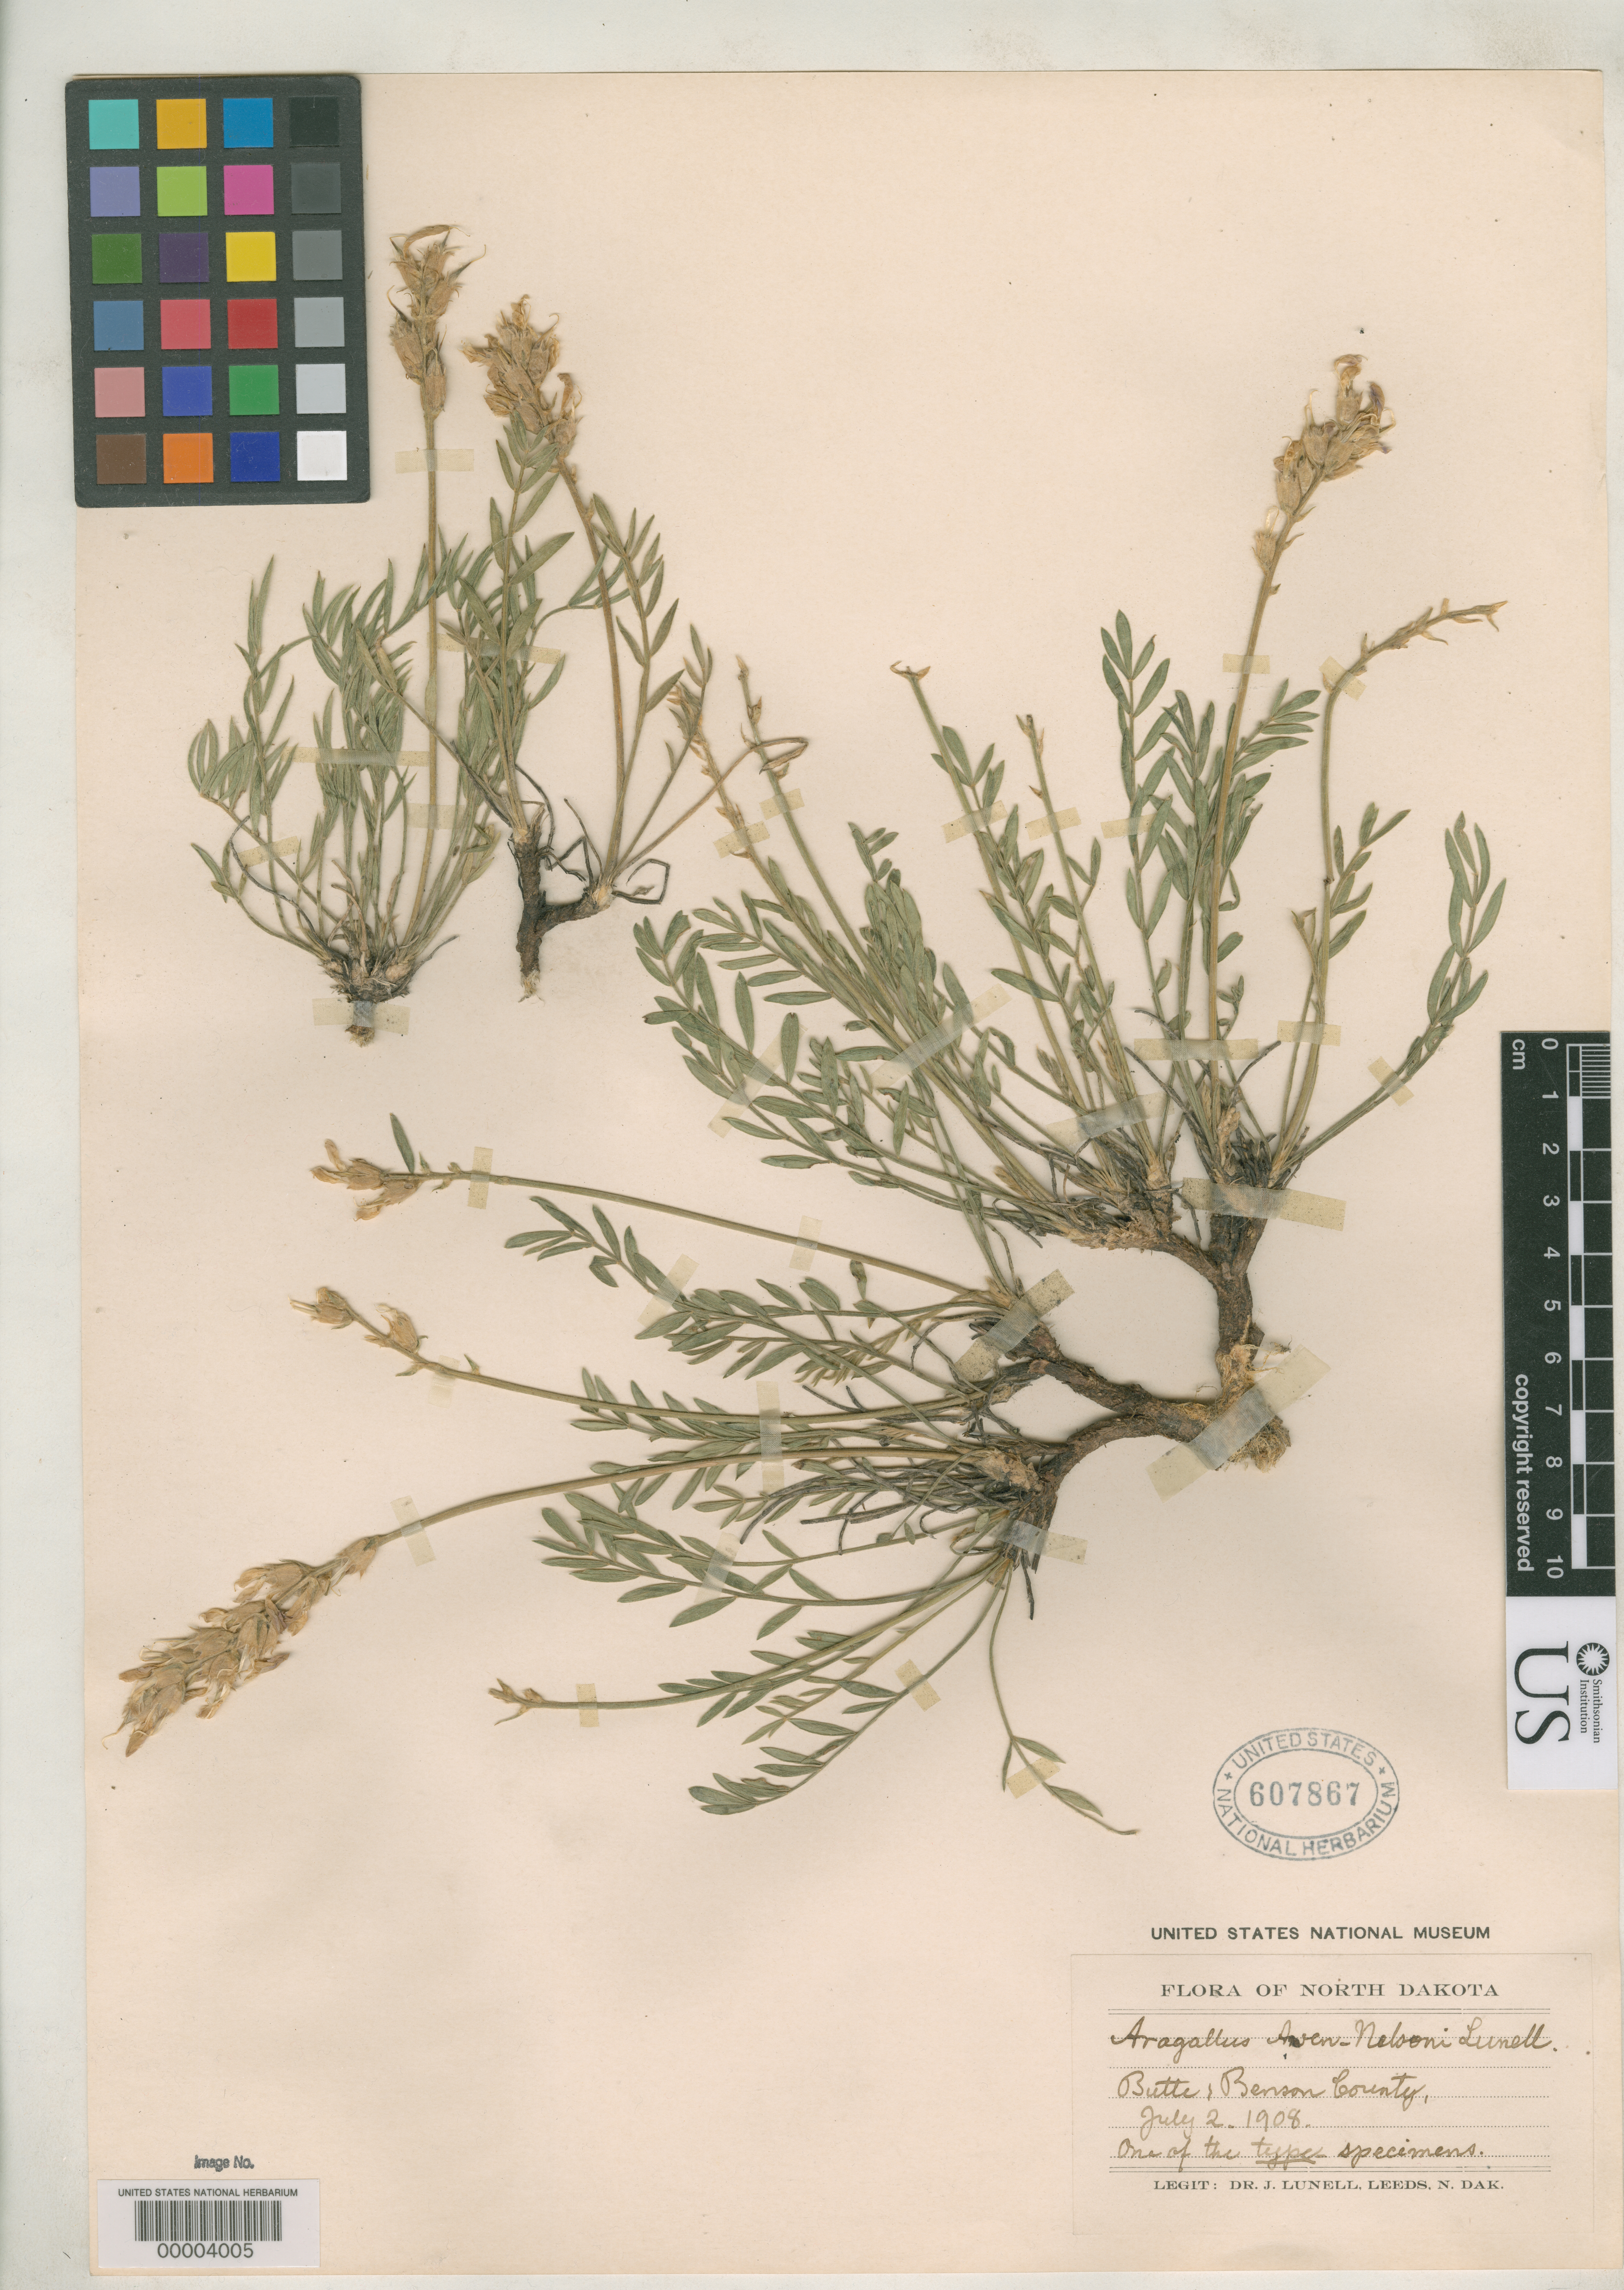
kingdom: Plantae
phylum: Tracheophyta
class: Magnoliopsida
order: Fabales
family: Fabaceae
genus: Aragallus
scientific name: Aragallus aven-nelsonii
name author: Lunell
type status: Isotype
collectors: J. Lunell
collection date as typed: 02 Jul 1908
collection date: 1908-07-02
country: United States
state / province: North Dakota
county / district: Benson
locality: Butte.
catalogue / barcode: US 607867